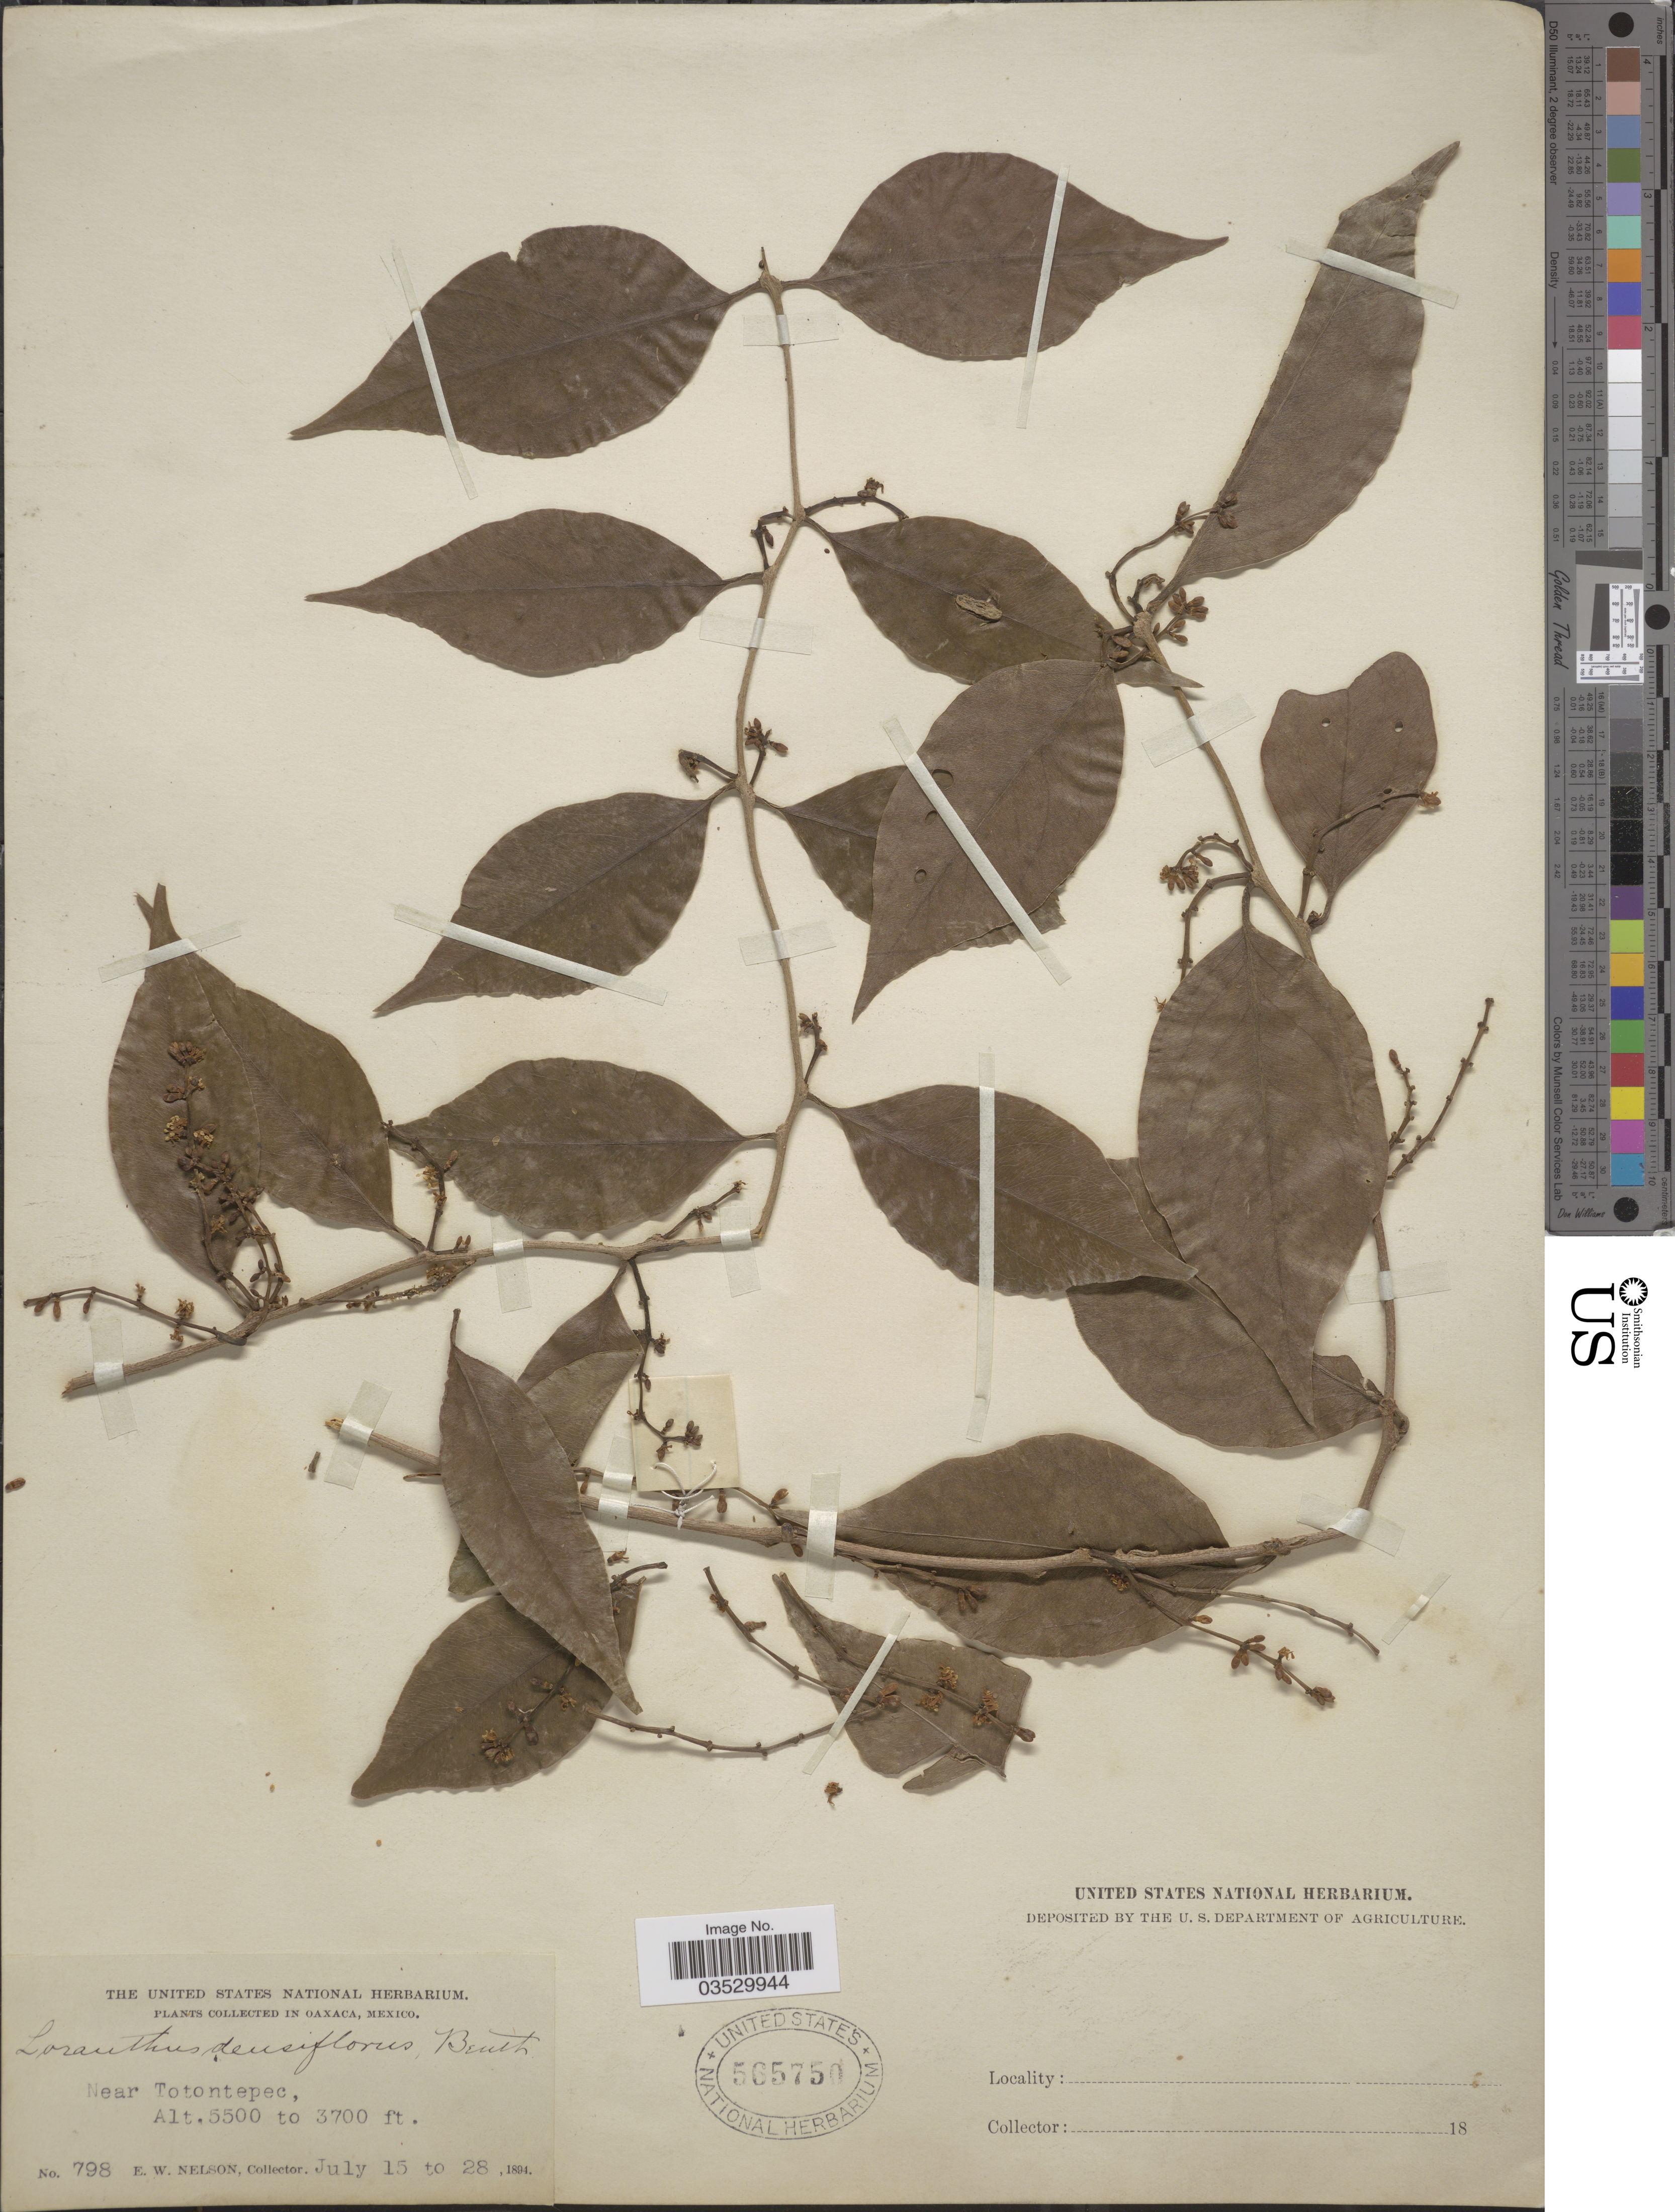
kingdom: Plantae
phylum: Tracheophyta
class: Magnoliopsida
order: Santalales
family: Loranthaceae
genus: Struthanthus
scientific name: Struthanthus densiflorus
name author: (Benth.) Standl.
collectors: E. W. Nelson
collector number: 798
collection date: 1894-07-15/1894-07-28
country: Mexico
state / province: Oaxaca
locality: Near Totontepec.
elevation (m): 1128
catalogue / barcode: US 565750